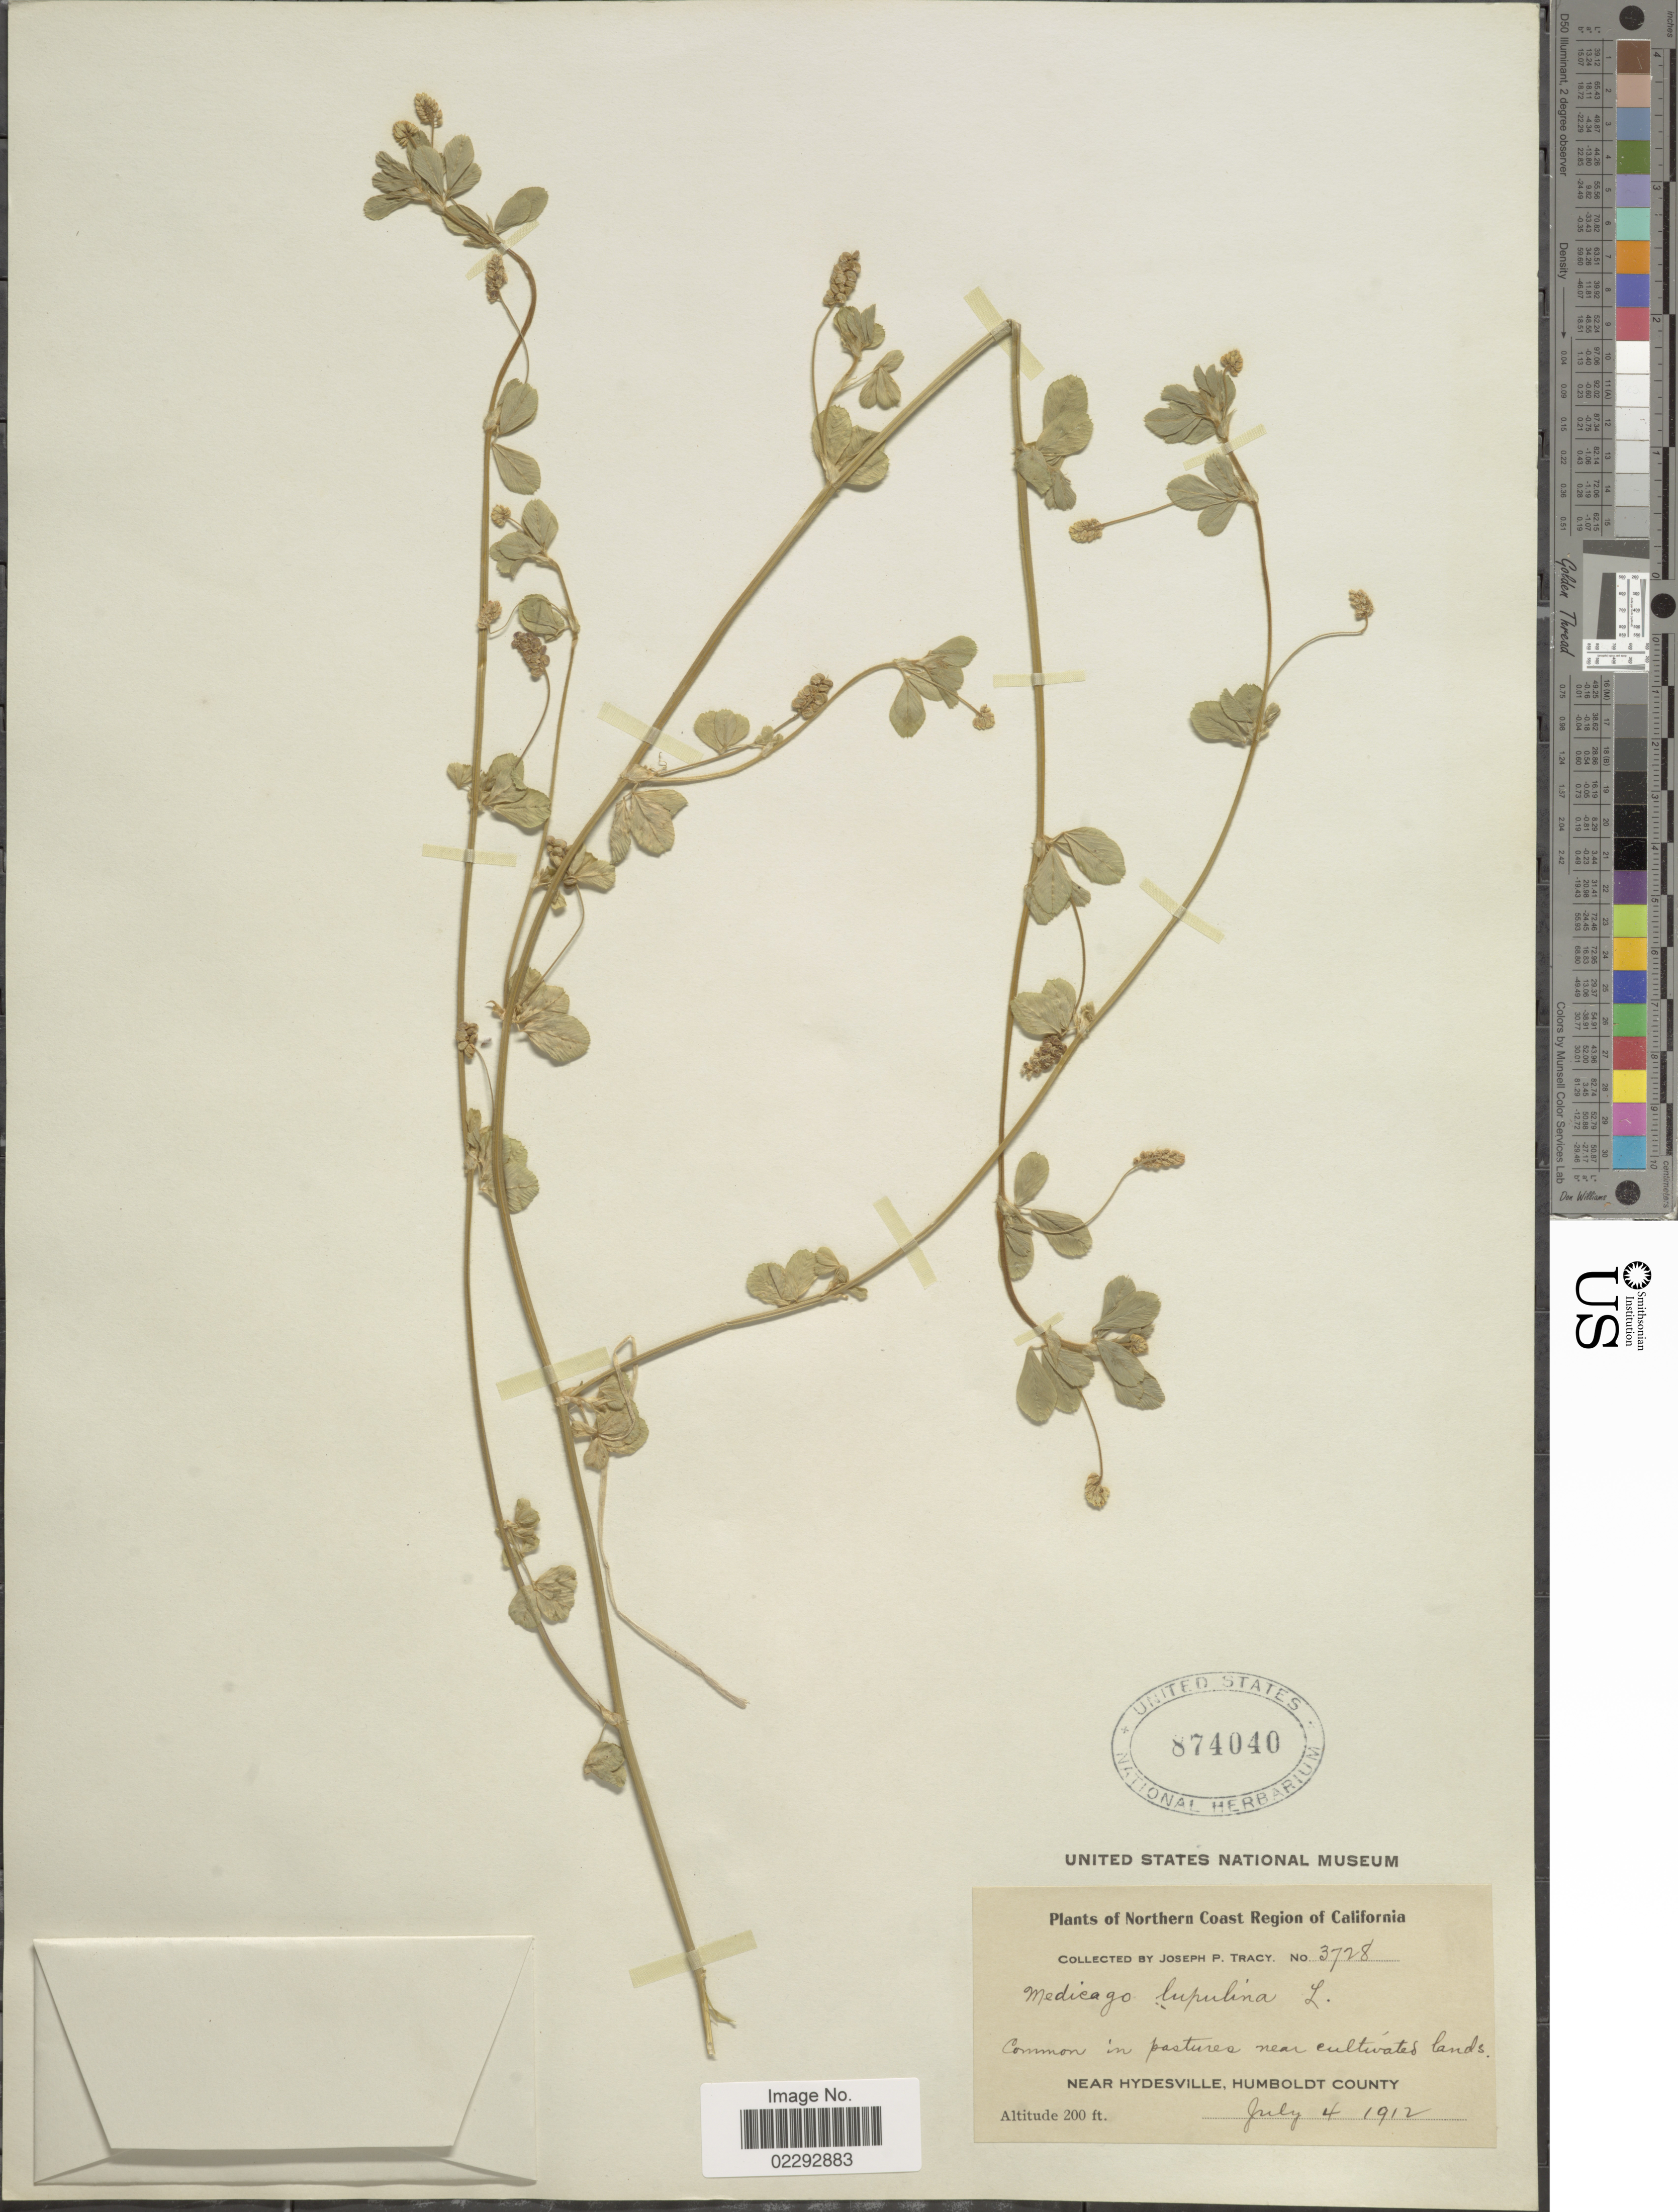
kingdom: Plantae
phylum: Tracheophyta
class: Magnoliopsida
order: Fabales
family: Fabaceae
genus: Medicago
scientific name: Medicago lupulina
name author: L.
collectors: J. Tracy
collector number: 3728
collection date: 1912-07-04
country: United States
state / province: California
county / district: Humboldt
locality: Northern Coast region of California. Near Hydesville, Humboldt County.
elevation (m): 61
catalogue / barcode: US 874040